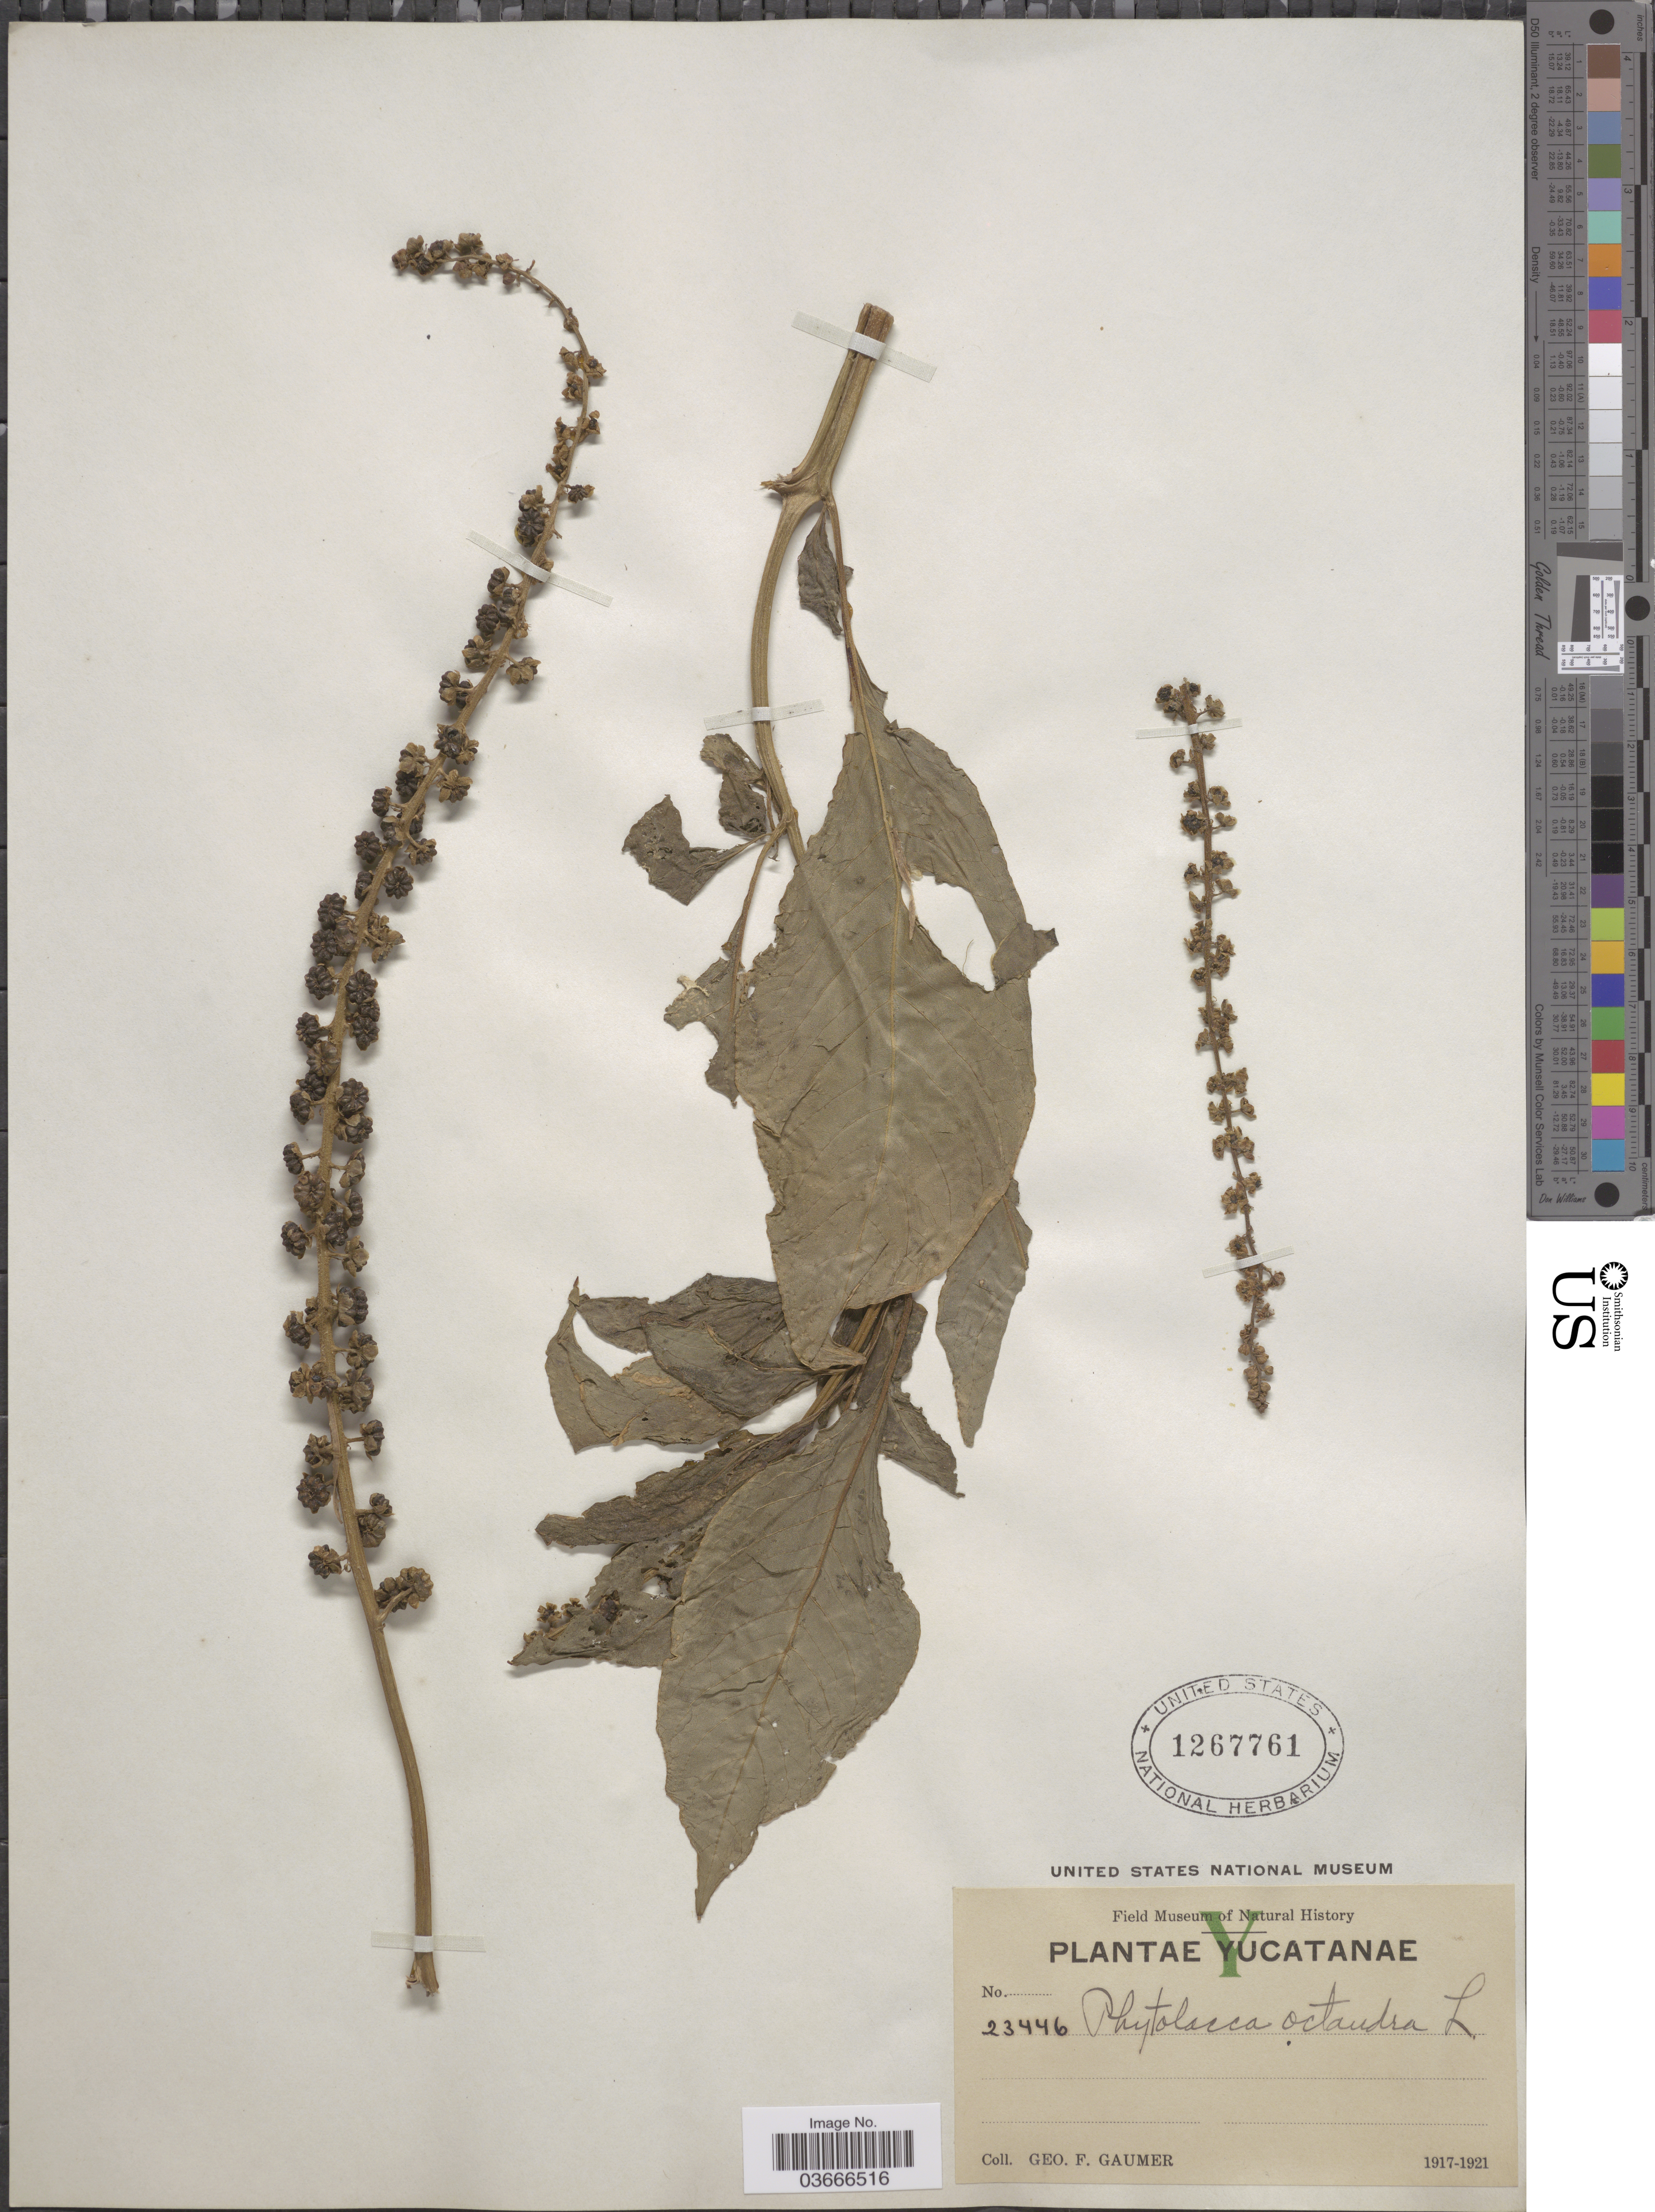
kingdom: Plantae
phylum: Tracheophyta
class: Magnoliopsida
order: Caryophyllales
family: Phytolaccaceae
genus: Phytolacca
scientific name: Phytolacca octandra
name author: L.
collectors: G. F. Gaumer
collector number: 23446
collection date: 1917/1921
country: Mexico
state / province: Yucatán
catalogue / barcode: US 1267761